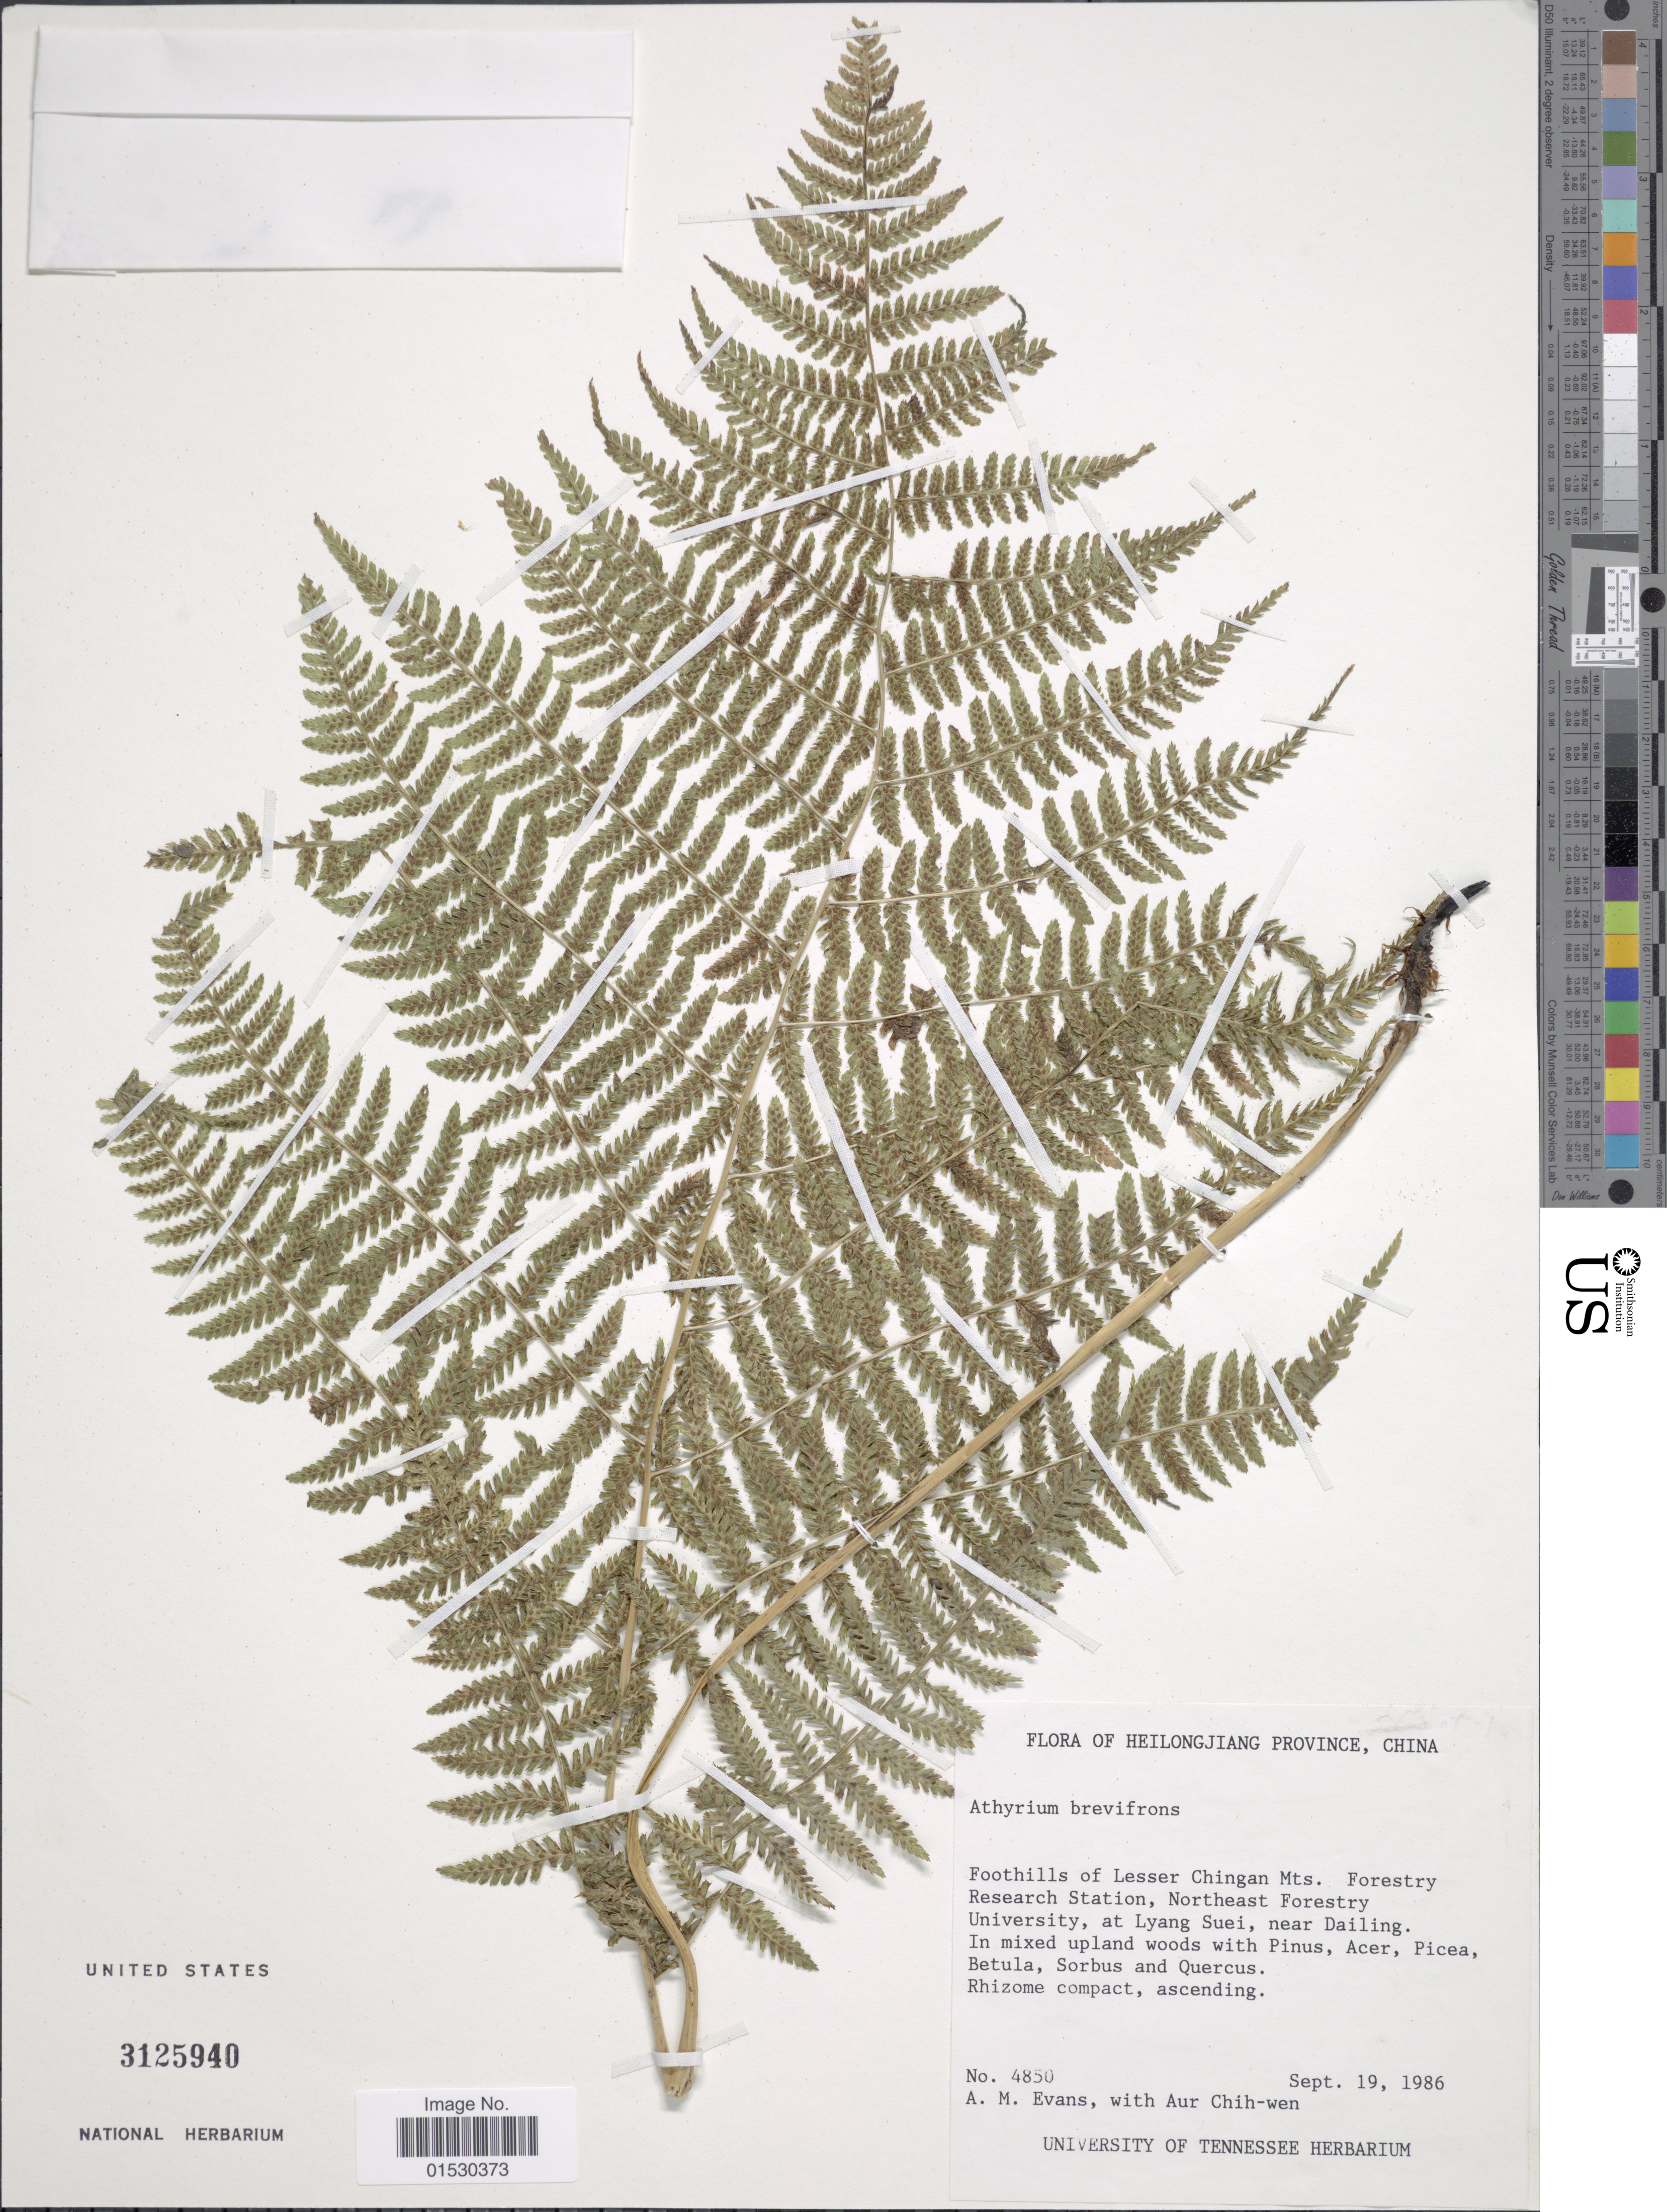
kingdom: Plantae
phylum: Tracheophyta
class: Polypodiopsida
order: Polypodiales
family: Athyriaceae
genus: Athyrium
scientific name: Athyrium brevifrons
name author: Nakai ex Kitag.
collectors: A. M. Evans & A. Chih-wen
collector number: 4850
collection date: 1986-09-19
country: China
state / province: Heilongjiang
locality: Foothills of Lesser Chingan Mts. Forestry Research Station, Northeast forestry University, at Lyang Suei, near Dailing. In mixed upland woods with Pinus, Acer, Picaea, Rhizome compact, ascending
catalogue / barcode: US 3125940